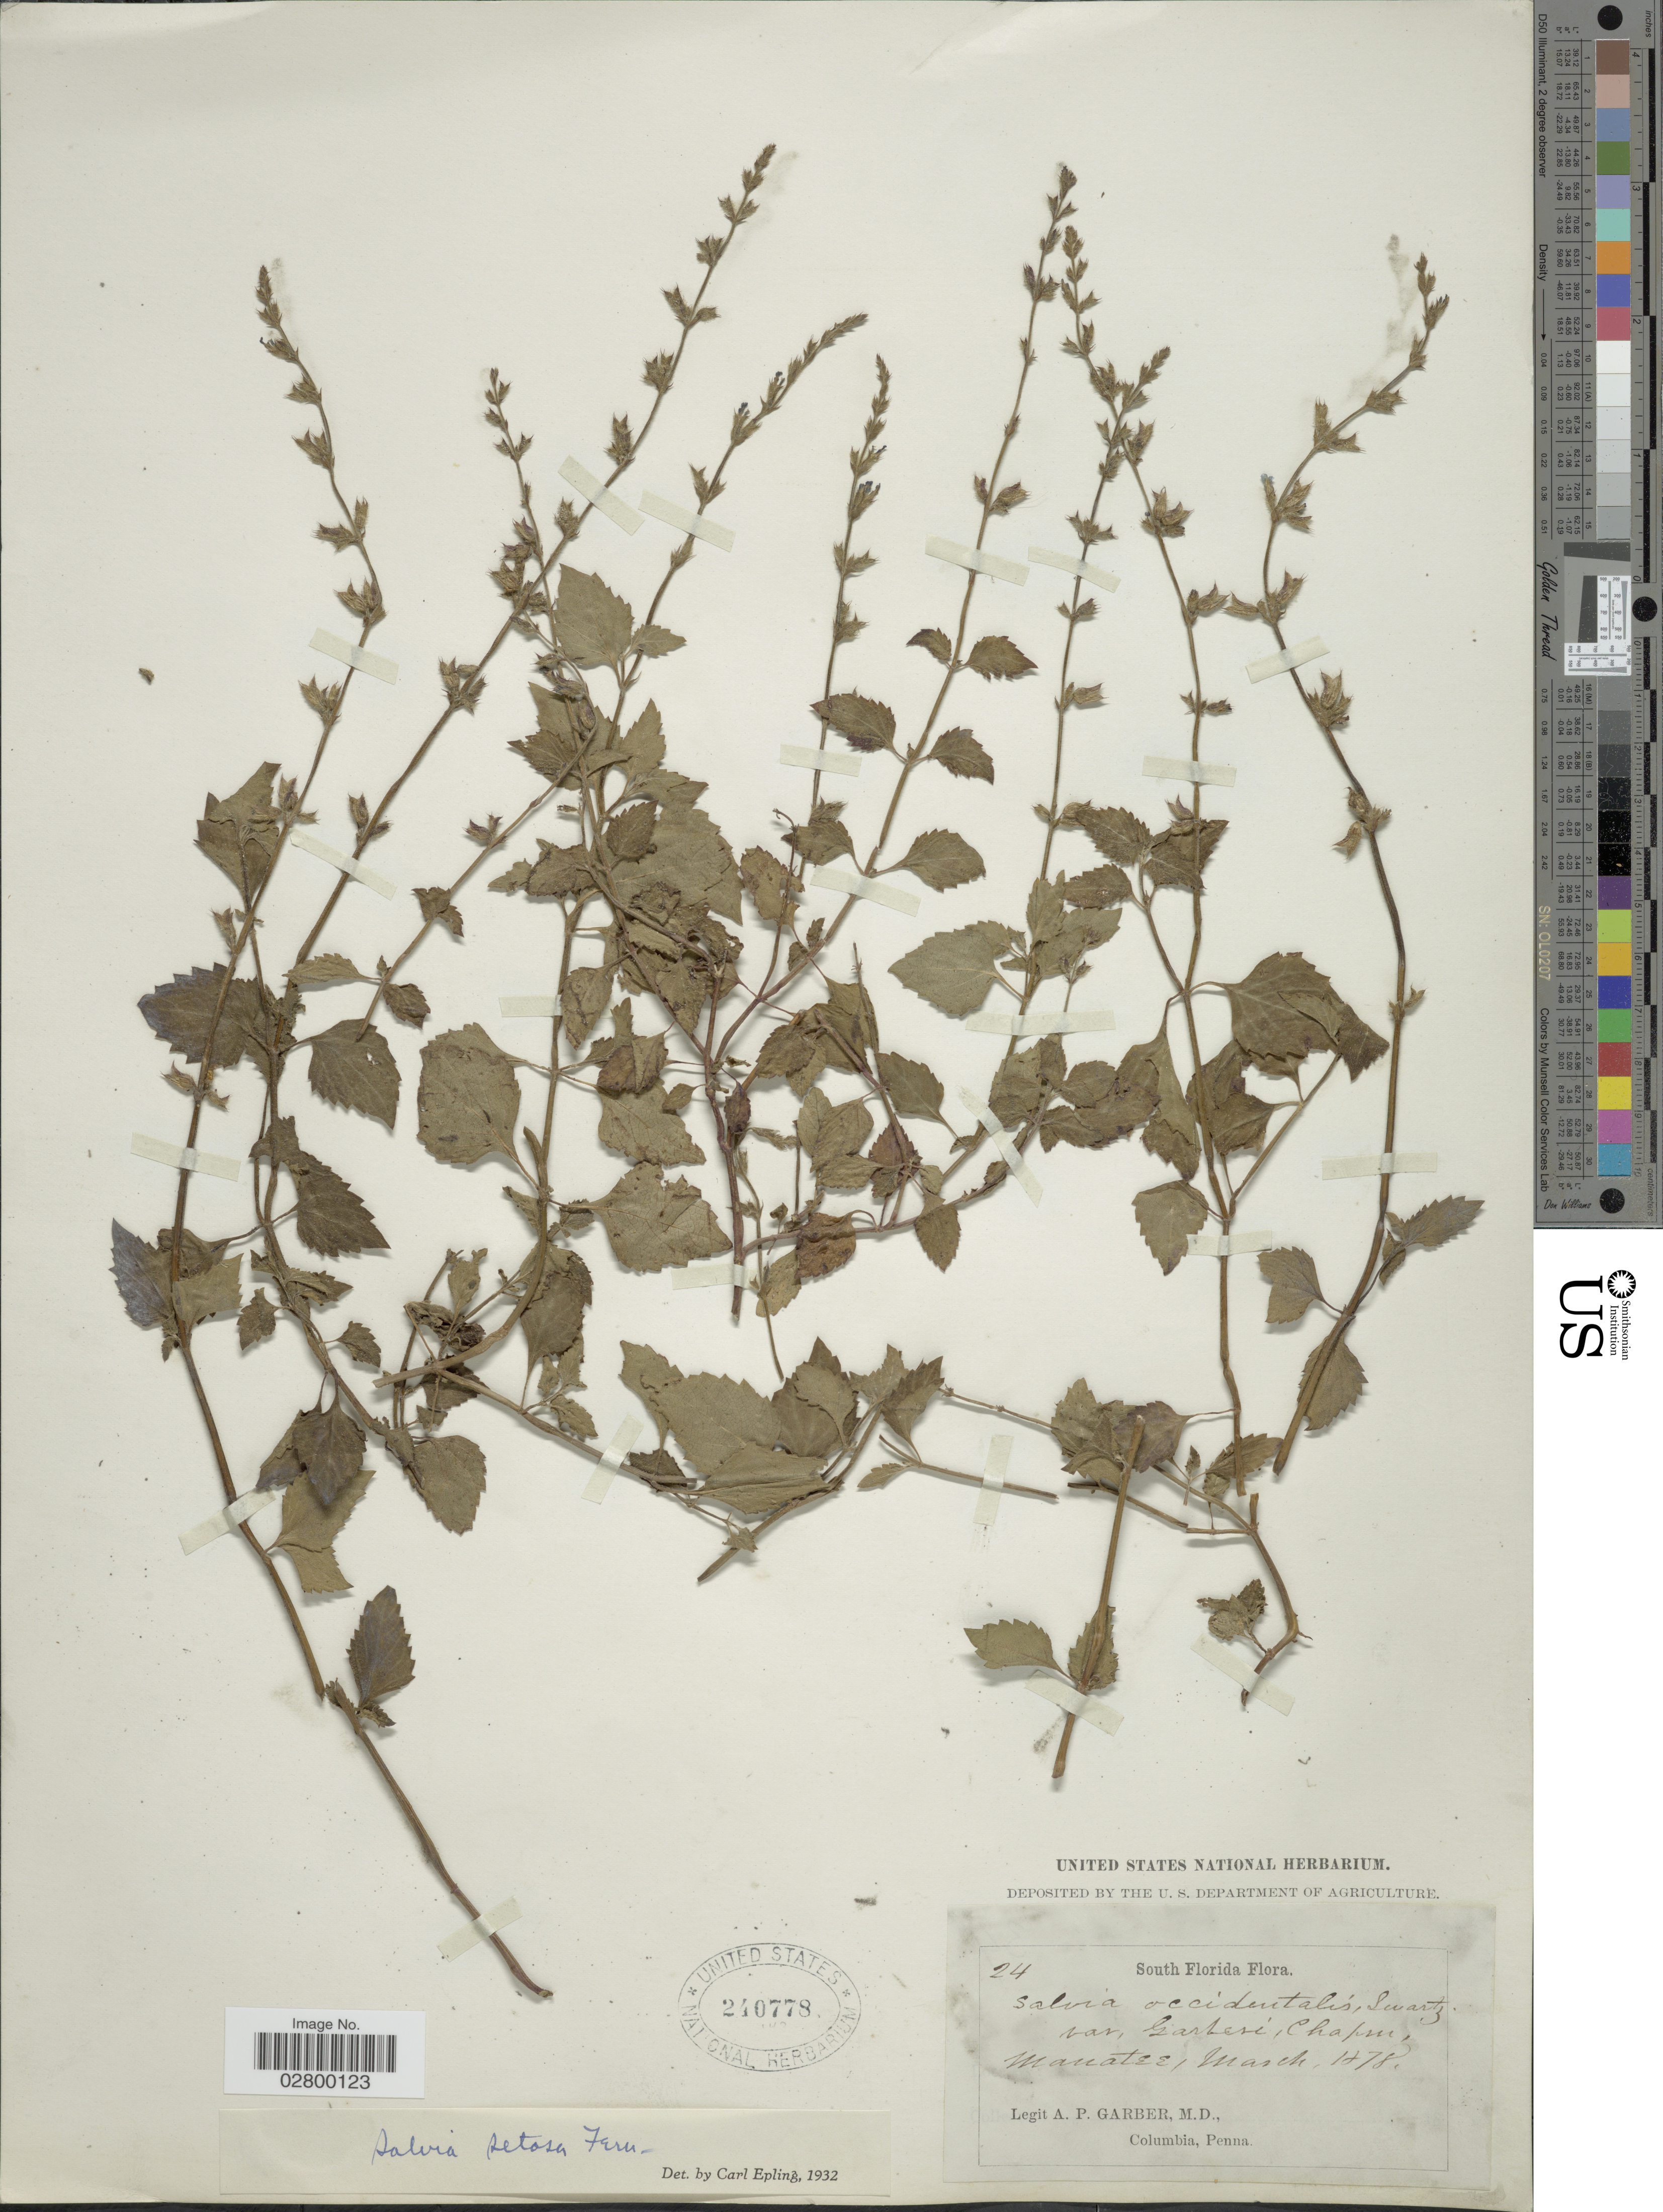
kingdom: Plantae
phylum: Tracheophyta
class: Magnoliopsida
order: Lamiales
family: Lamiaceae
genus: Salvia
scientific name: Salvia setosa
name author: Fernald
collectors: A. P. Garber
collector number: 24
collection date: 1878-03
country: United States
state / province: Florida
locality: South Florida, Manatee.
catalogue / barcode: US 240778